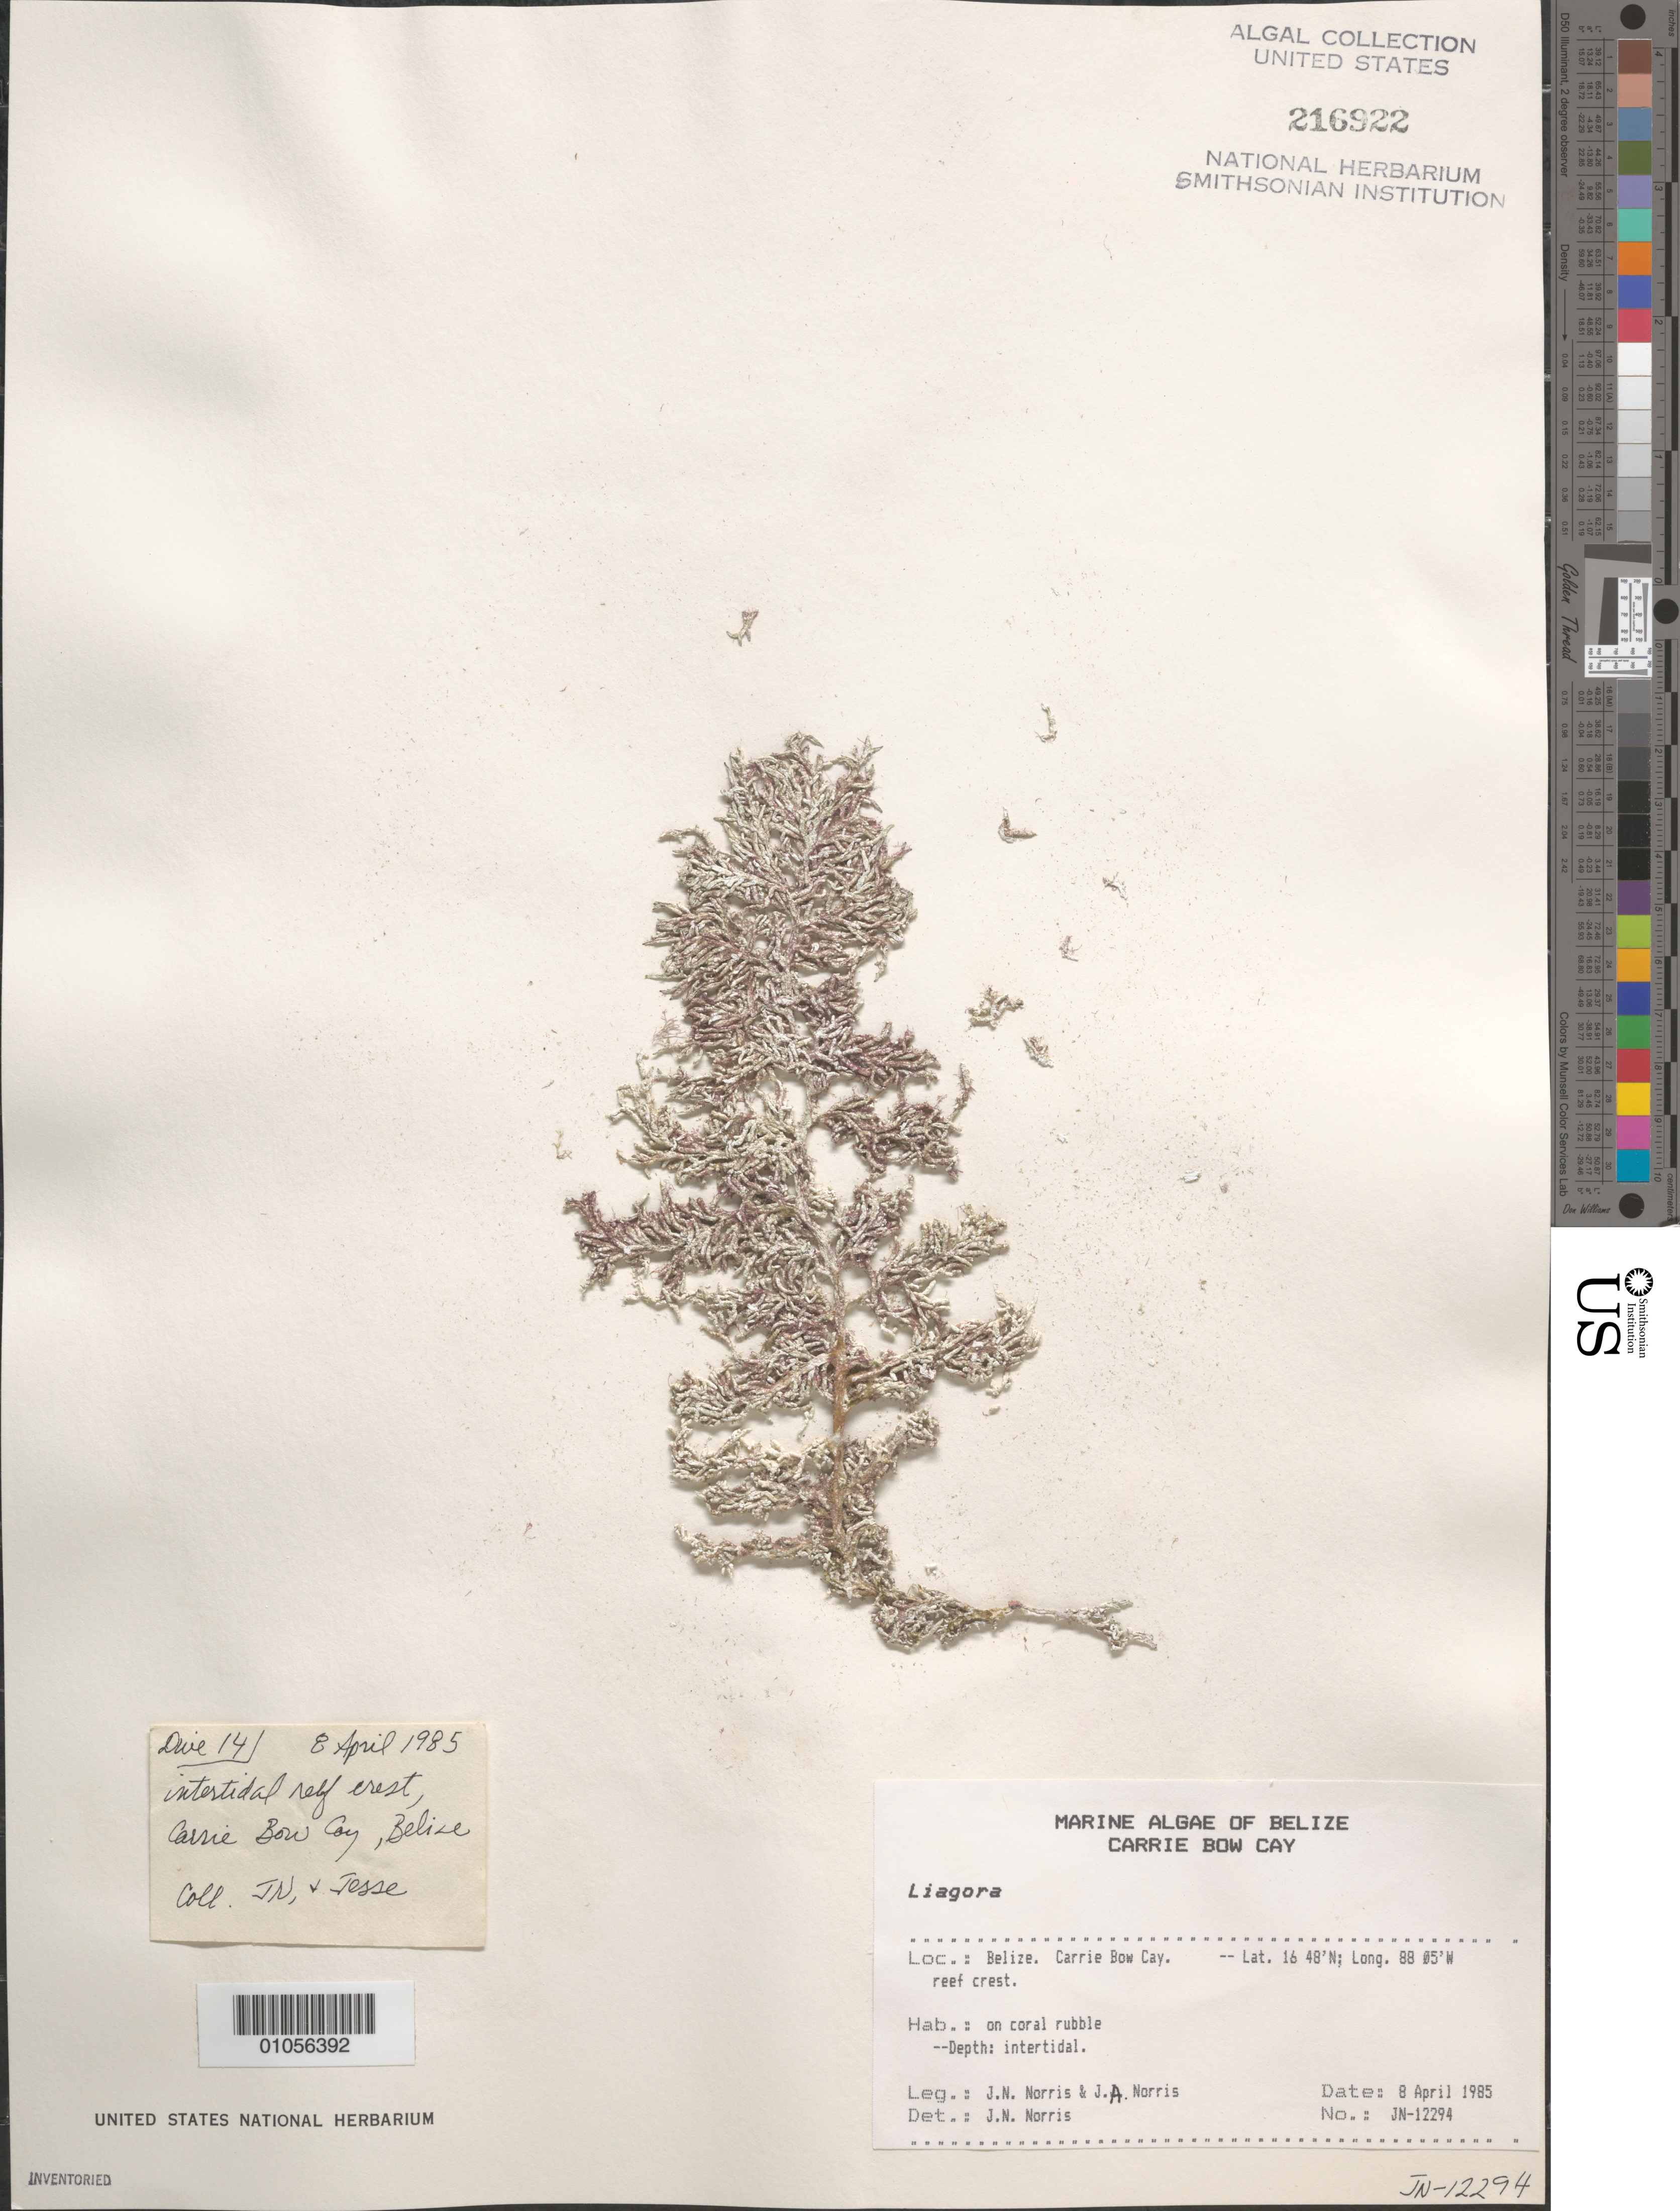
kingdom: Plantae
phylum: Rhodophyta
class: Florideophyceae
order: Nemaliales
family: Liagoraceae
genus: Liagora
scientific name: Liagora sp.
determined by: Norris, James N.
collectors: J. N. Norris & J. A. Norris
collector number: JN-12294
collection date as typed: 08 Apr 1985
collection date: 1985-04-08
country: Belize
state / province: Stann Creek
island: Carrie Bow Cay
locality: Reef crest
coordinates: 16 48'N, 88 05'W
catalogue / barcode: US 216922